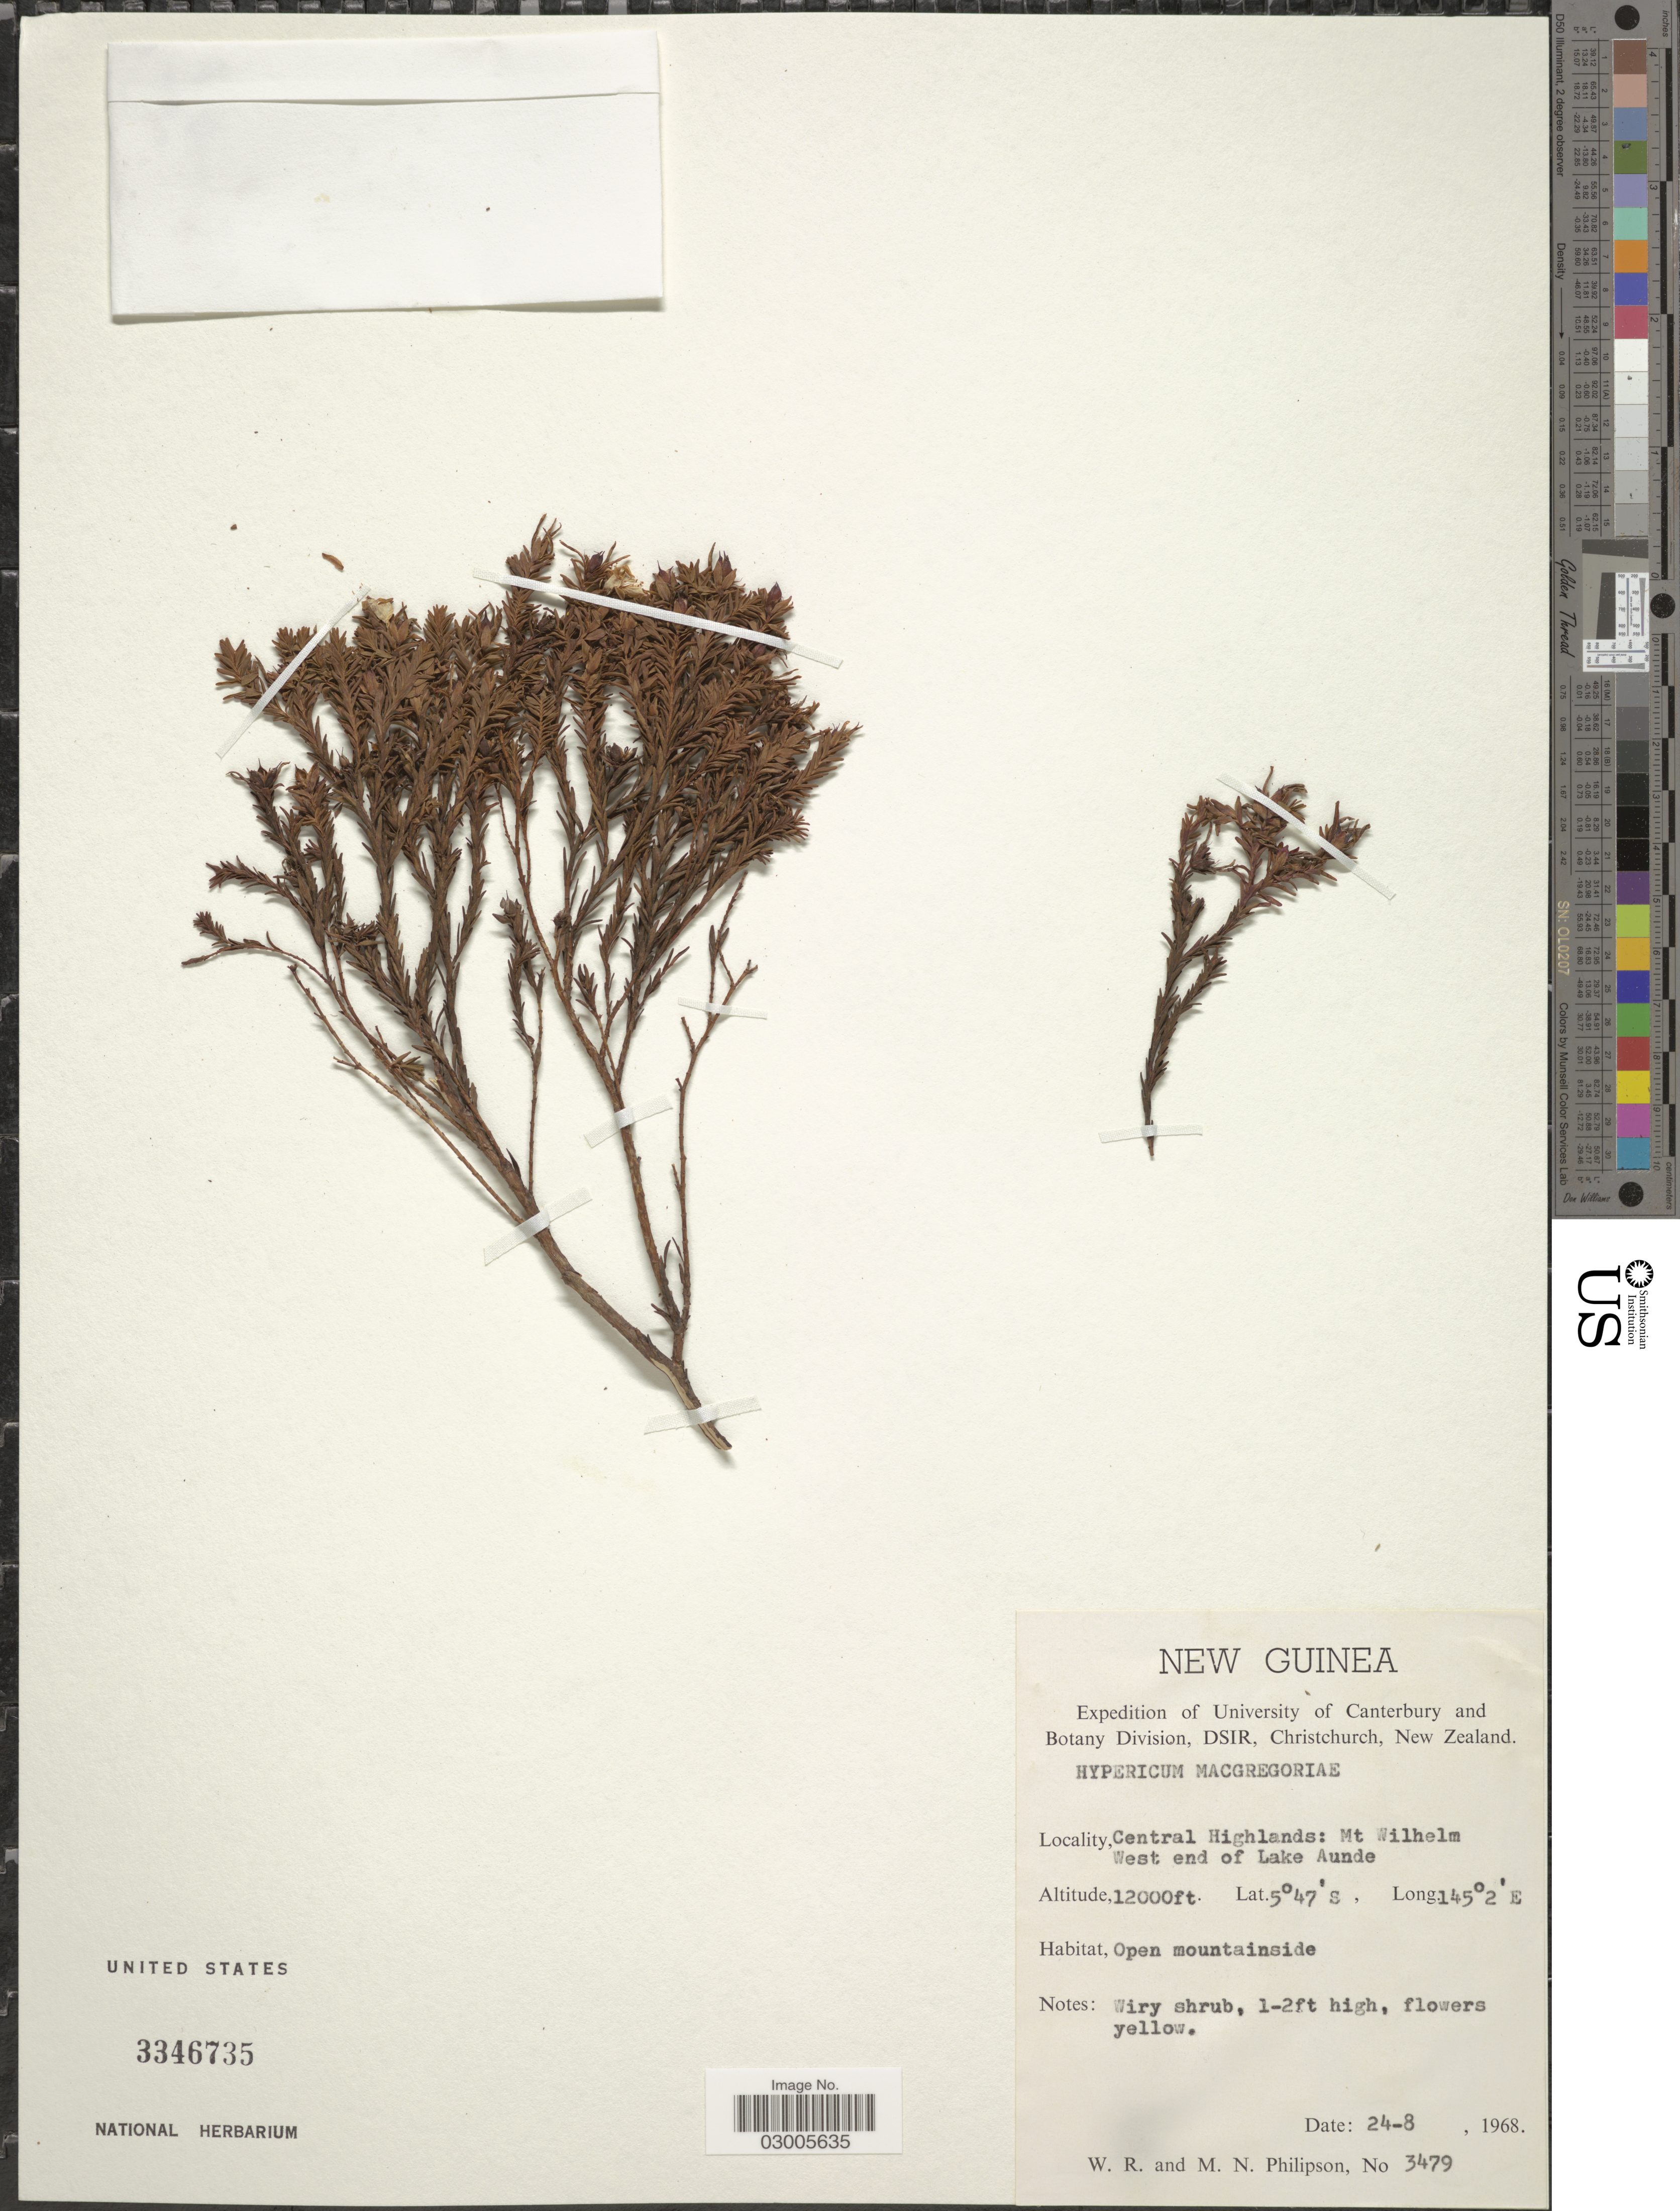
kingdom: Plantae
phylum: Tracheophyta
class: Magnoliopsida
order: Malpighiales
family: Hypericaceae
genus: Hypericum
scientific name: Hypericum macgregorii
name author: F. Muell.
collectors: W. R. Philipson & M. Philipson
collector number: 3479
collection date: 1968-08-24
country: Papua New Guinea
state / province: Central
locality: New Guinea, Central Highlands: Mt Wilhelm, West end of Lake Aunde.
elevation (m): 3658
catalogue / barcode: US 3346735